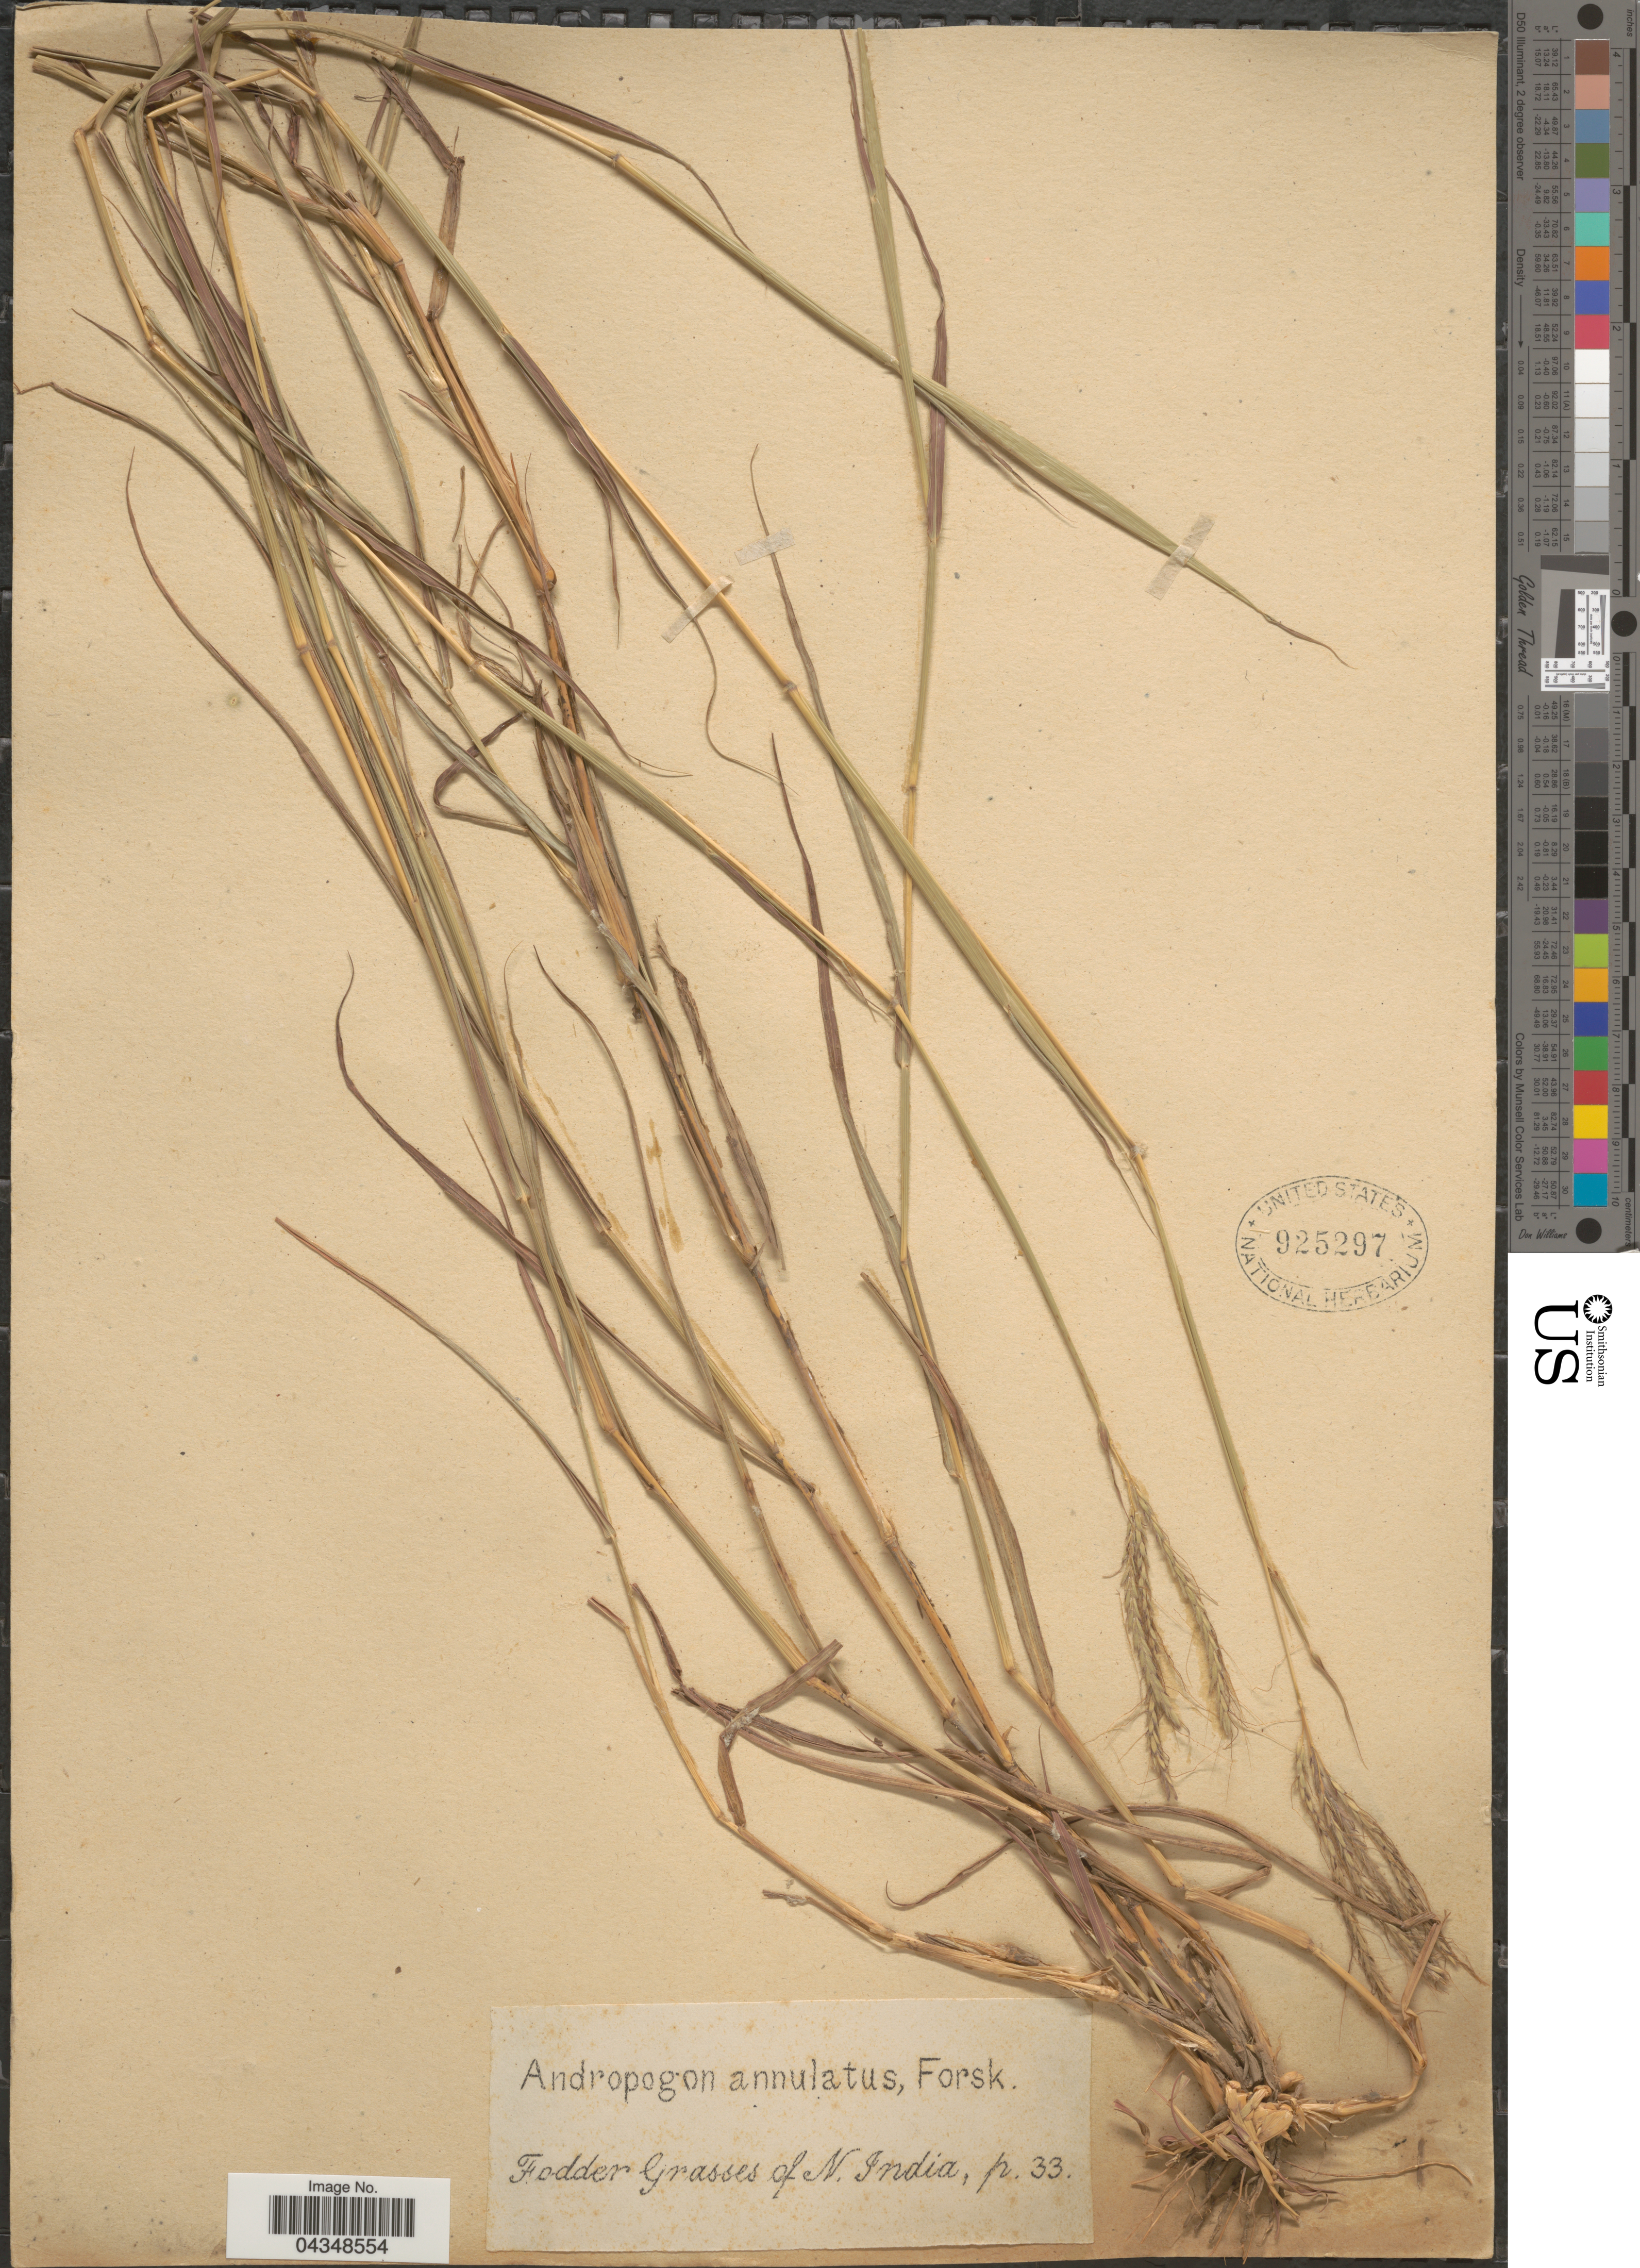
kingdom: Plantae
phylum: Tracheophyta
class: Liliopsida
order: Poales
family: Poaceae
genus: Bothriochloa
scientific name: Bothriochloa bladhii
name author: (Retz.) S.T. Blake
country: India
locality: N. India.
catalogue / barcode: US 925297